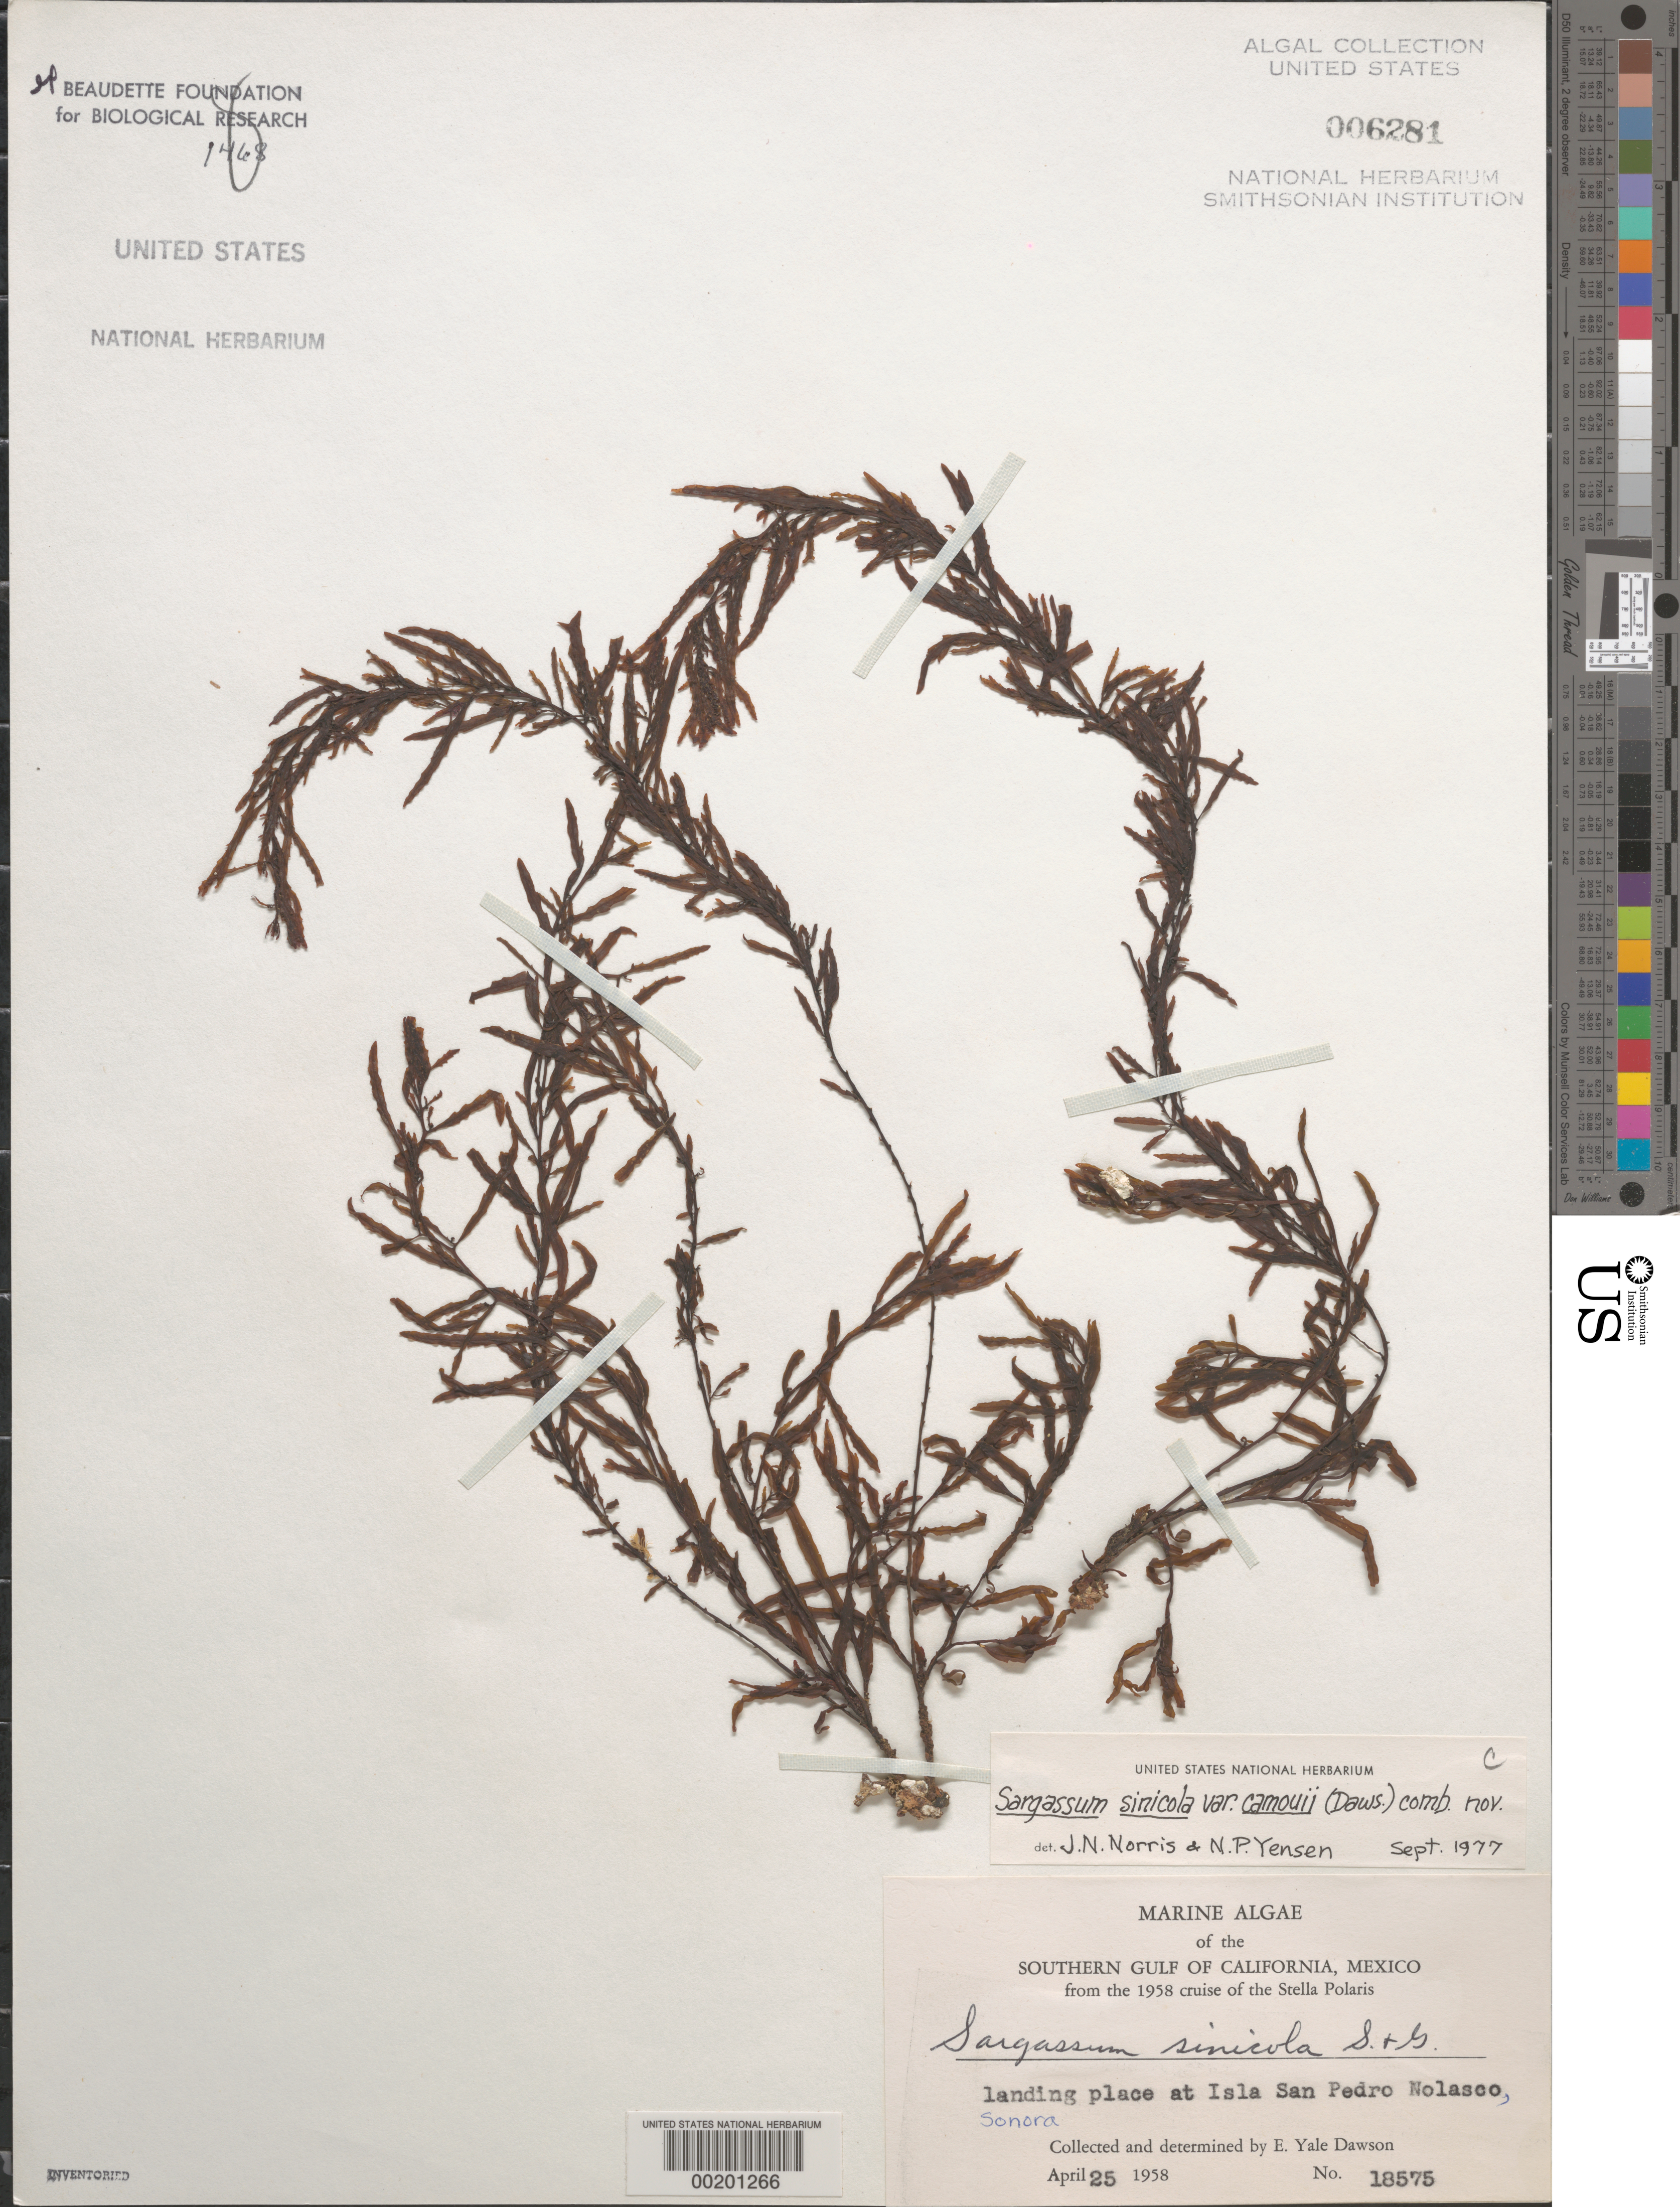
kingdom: Chromista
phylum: Ochrophyta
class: Phaeophyceae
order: Fucales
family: Sargassaceae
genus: Sargassum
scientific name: Sargassum sinicola var. camouii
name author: (E.Y. Dawson) J.N. Norris & Yensen in McCourt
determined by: Norris, J. N.; Yensen, N. P.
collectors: E. Y. Dawson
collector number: EYD 18575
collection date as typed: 25 Apr 1958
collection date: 1958-04-25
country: Mexico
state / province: Sonora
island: Isla San Pedro Nolasco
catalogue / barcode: US 6281